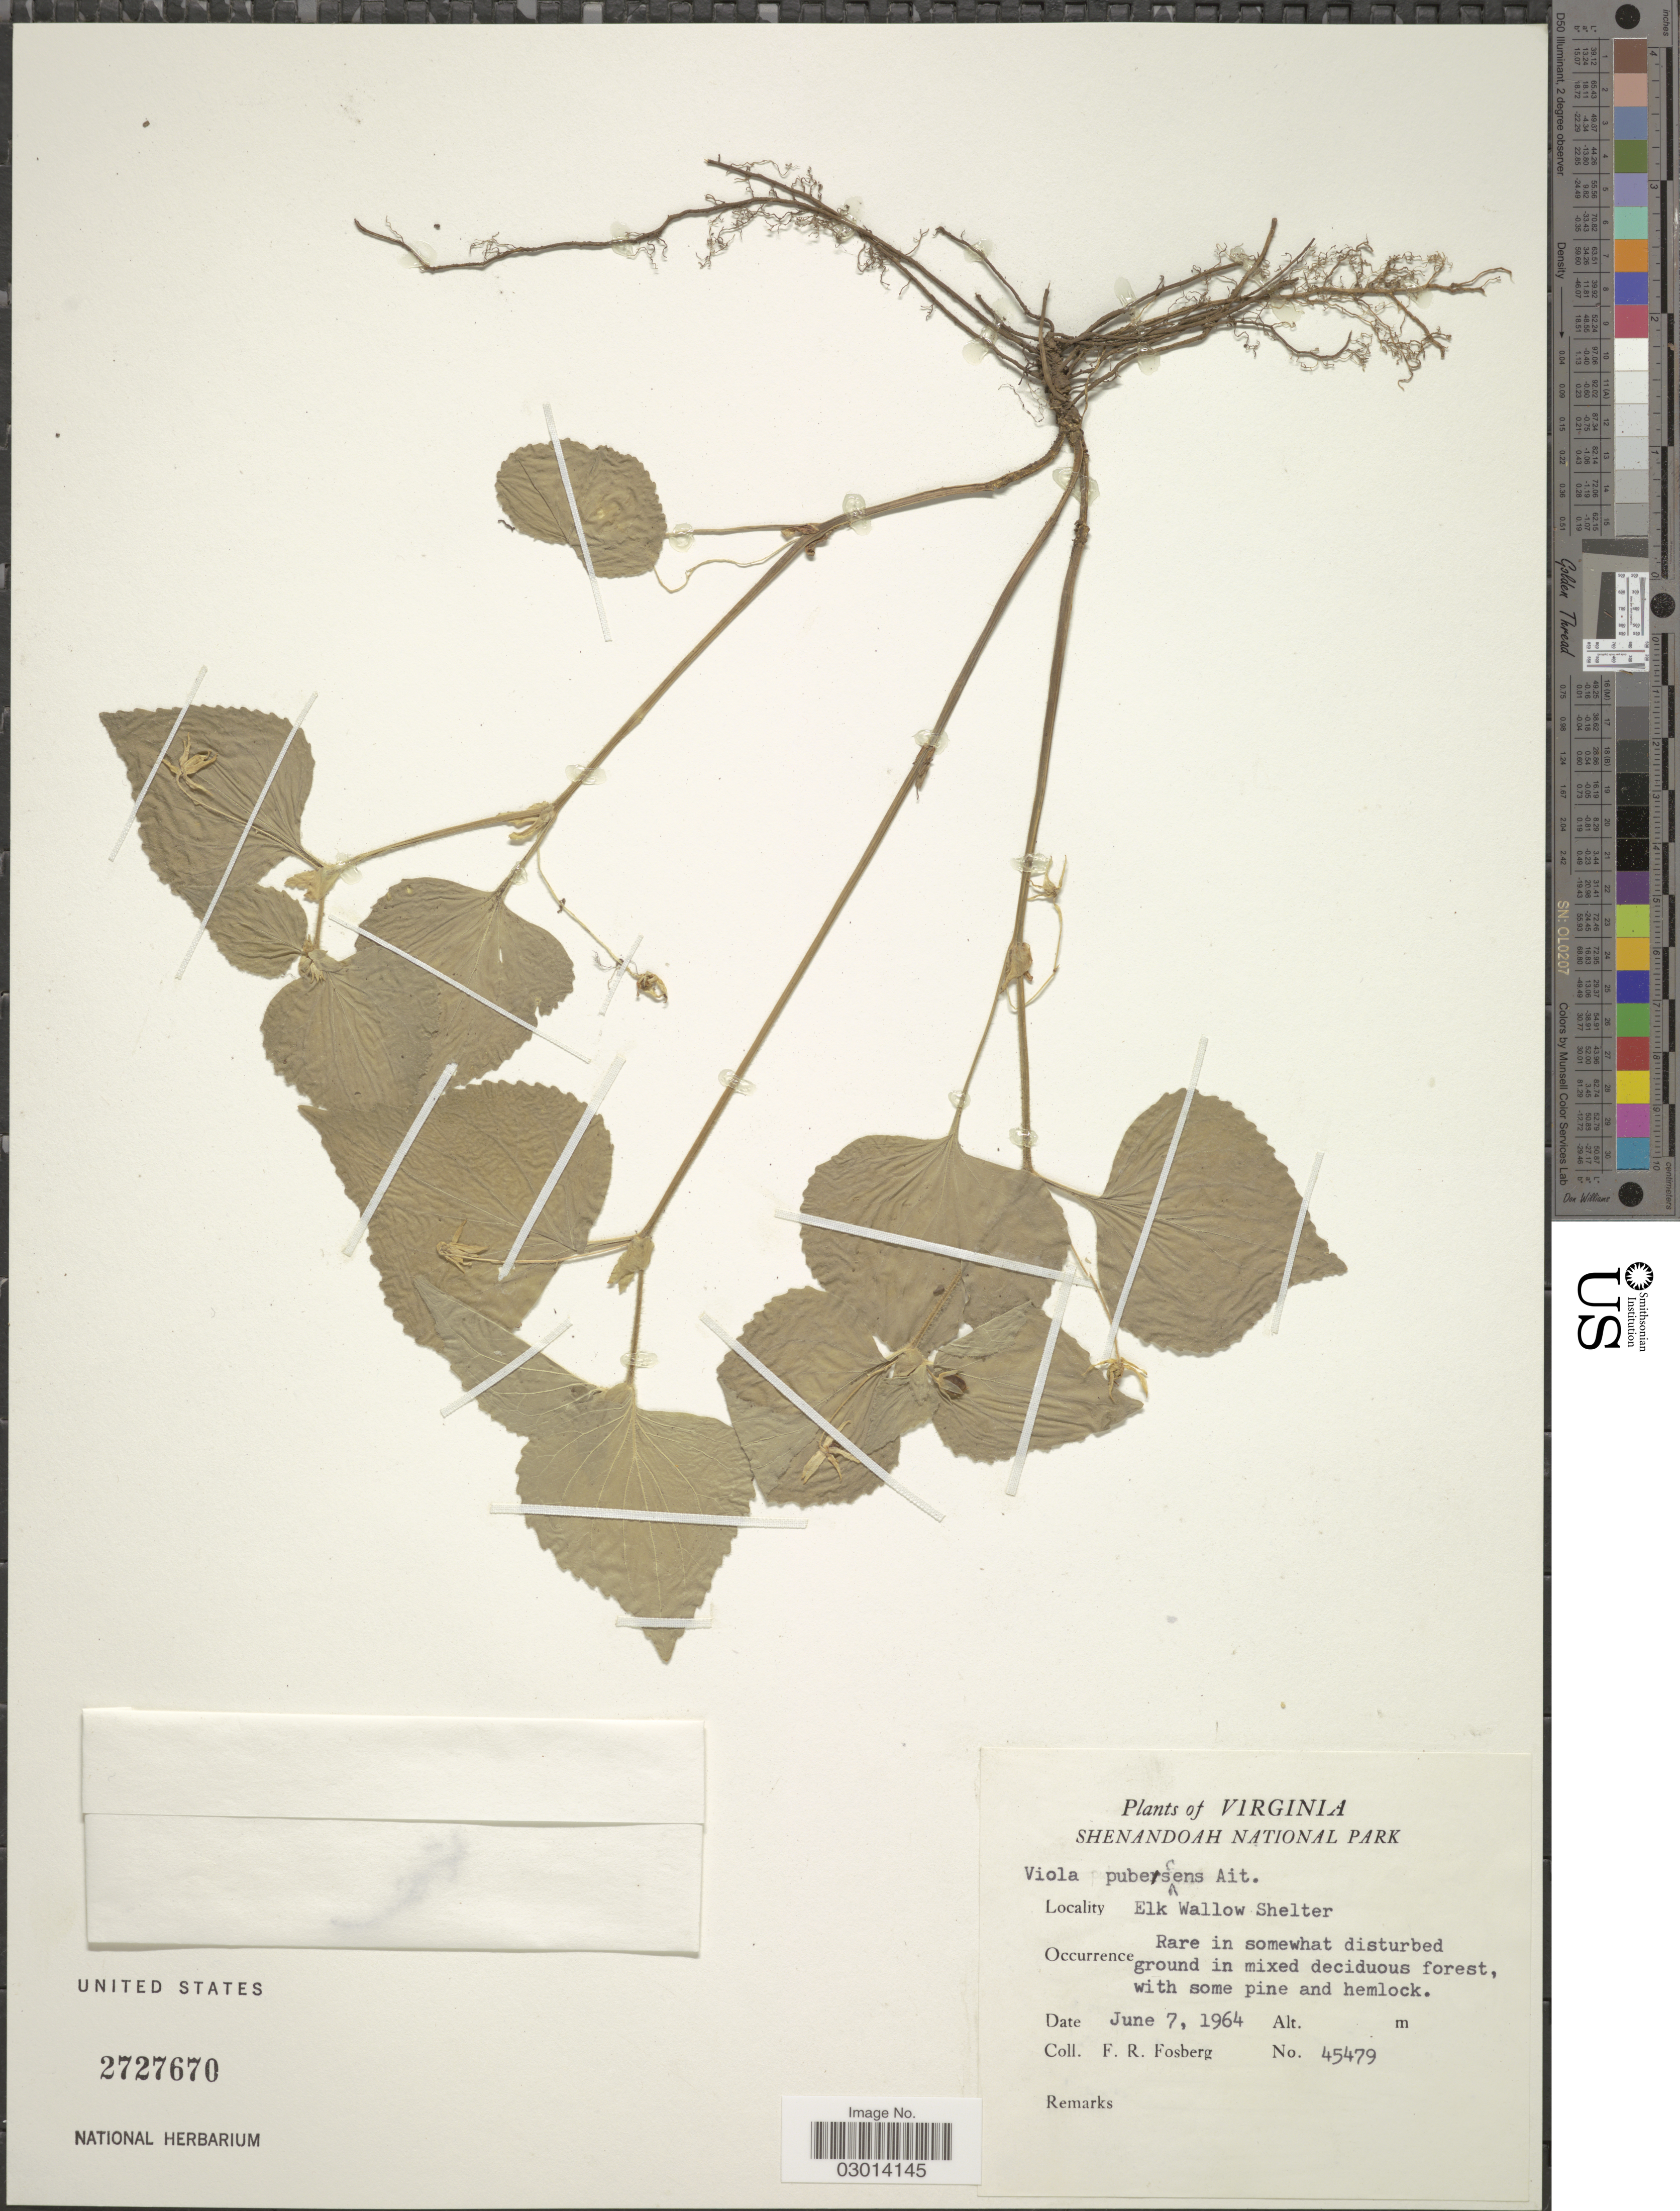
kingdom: Plantae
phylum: Tracheophyta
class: Magnoliopsida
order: Malpighiales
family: Violaceae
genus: Viola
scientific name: Viola pubescens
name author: Aiton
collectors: F. R. Fosberg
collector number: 45479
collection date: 1964-06-07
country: United States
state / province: Virginia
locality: Shenandoah National Park. Elk Wallow Shelter.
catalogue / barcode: US 2727670